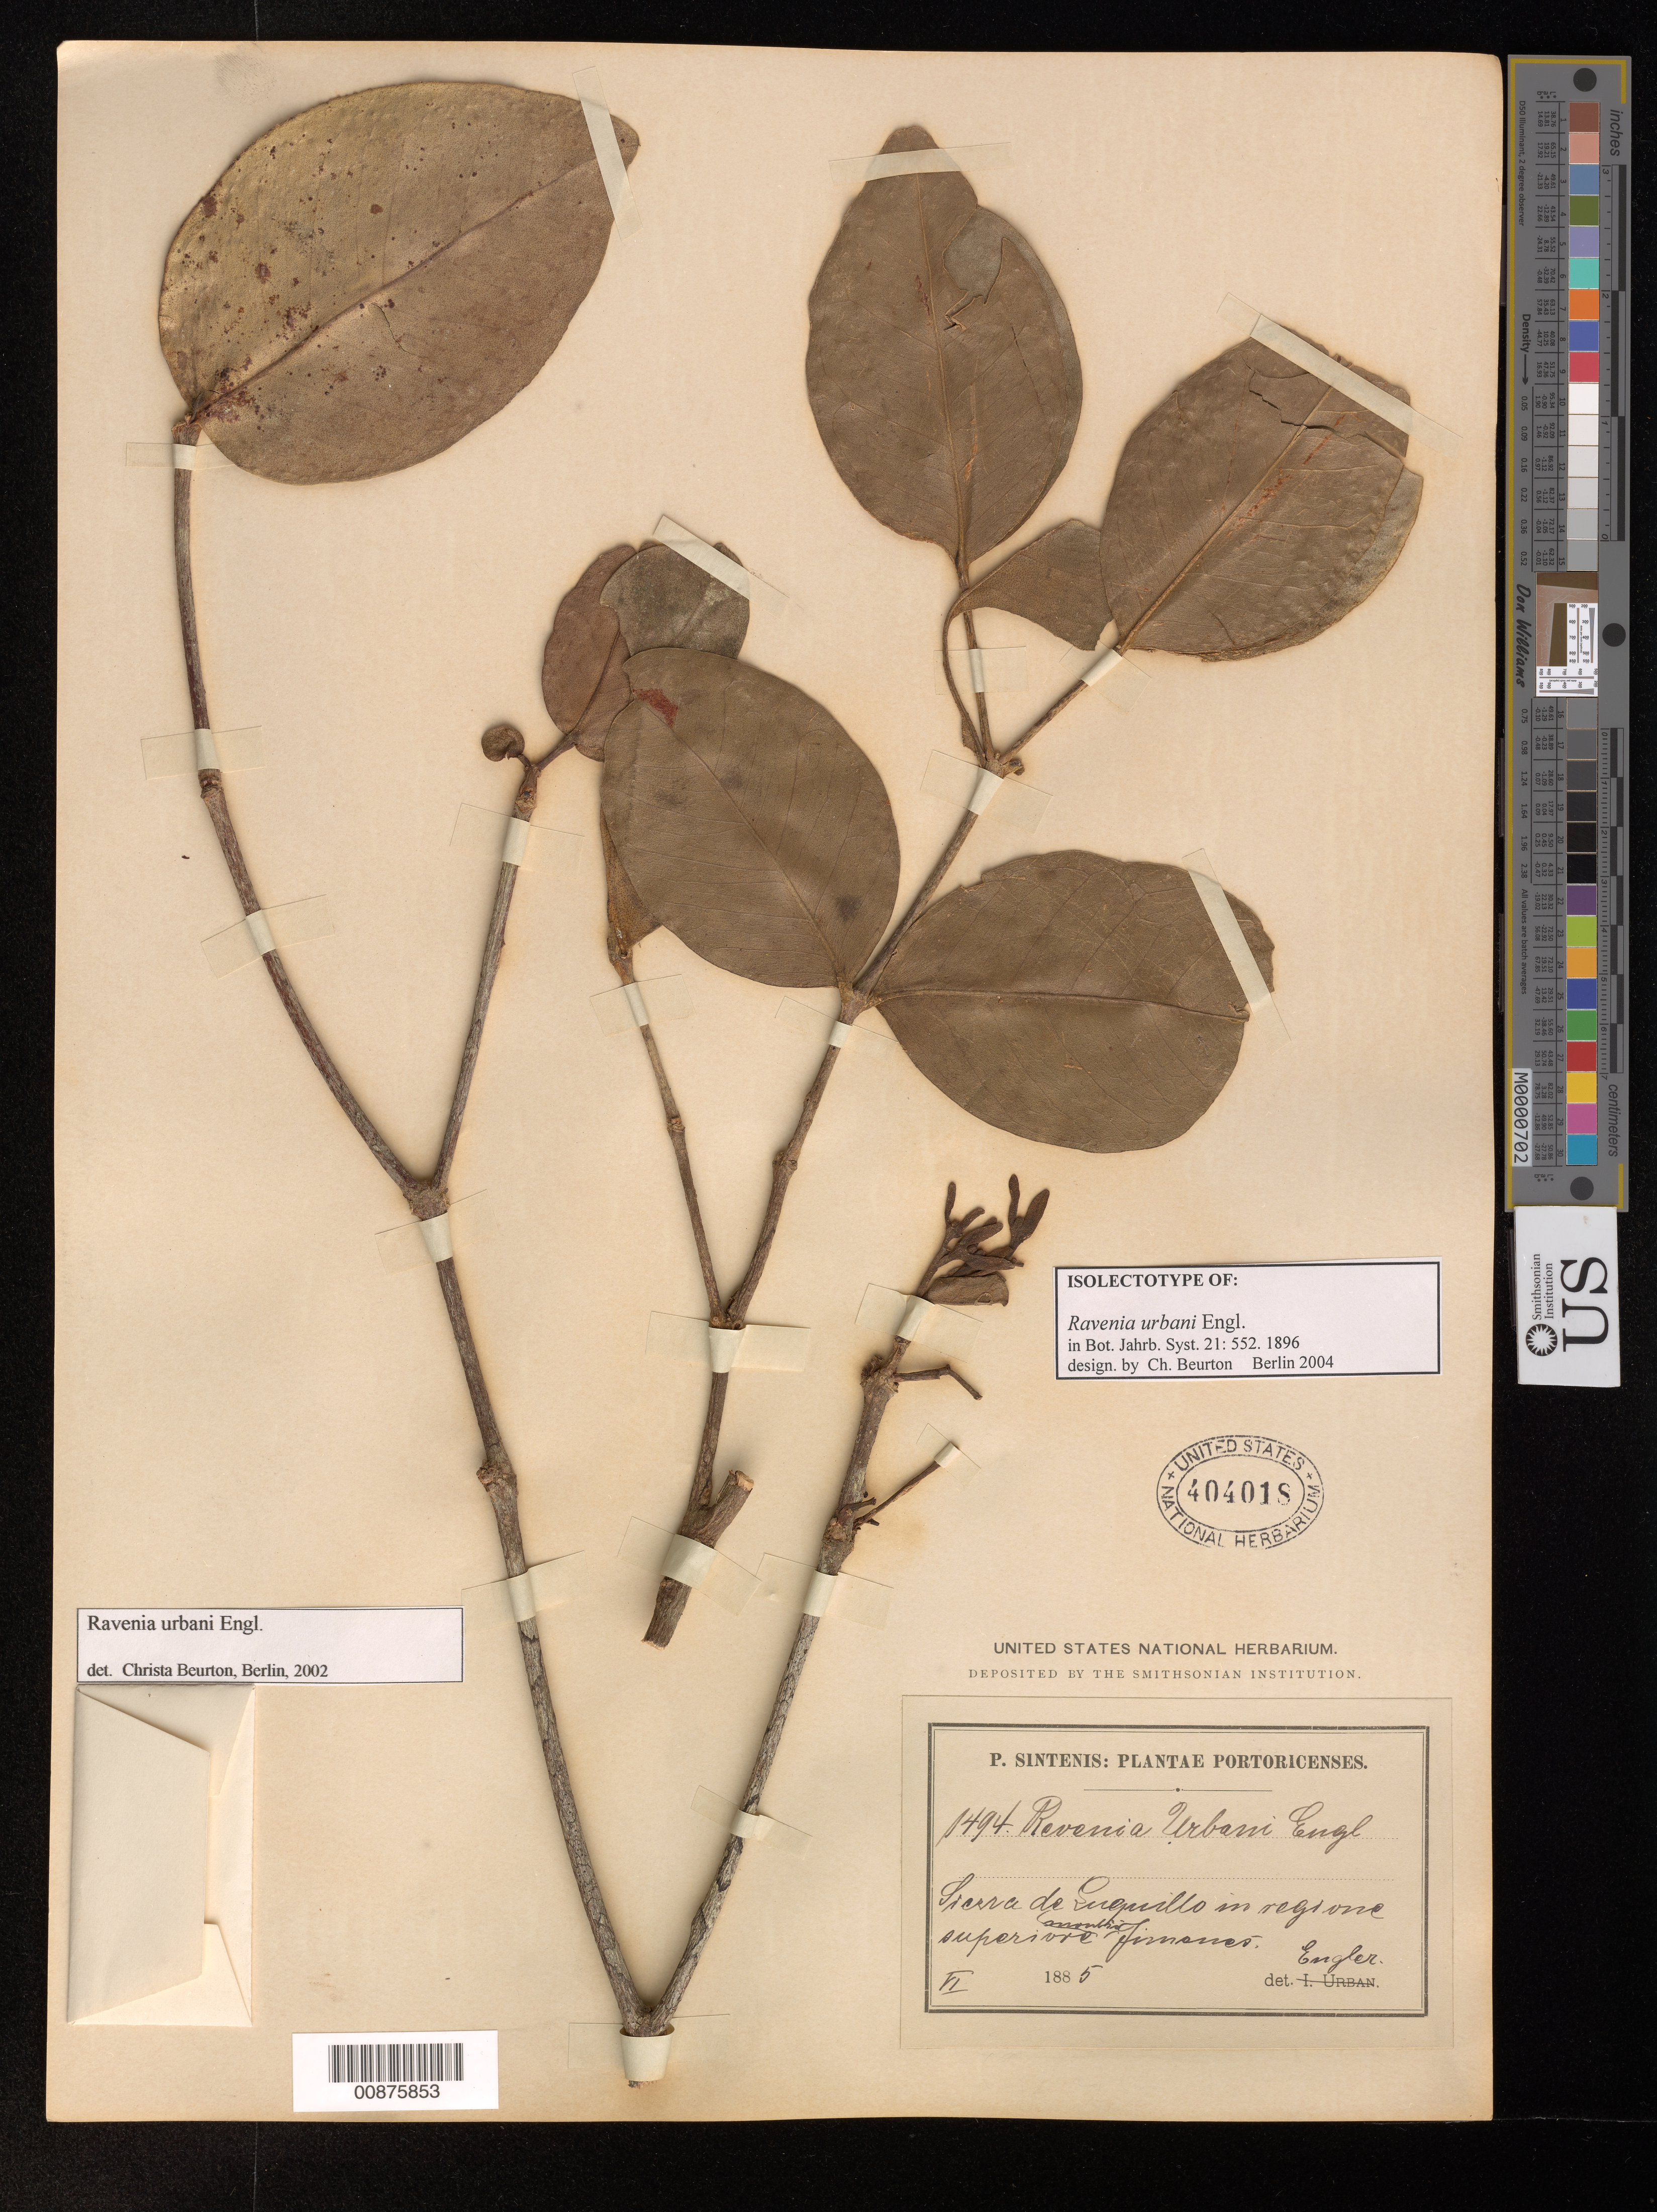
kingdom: Plantae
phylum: Tracheophyta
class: Magnoliopsida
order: Sapindales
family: Rutaceae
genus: Ravenia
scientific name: Ravenia urbani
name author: Engl.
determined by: Beurton, C.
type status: Isolectotype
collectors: P. Sintenis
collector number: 1494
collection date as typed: Jun 1885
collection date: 1885-06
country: Puerto Rico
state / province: Luquillo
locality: Sierra de Luquillo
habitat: in regione superiore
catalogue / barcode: US 404018